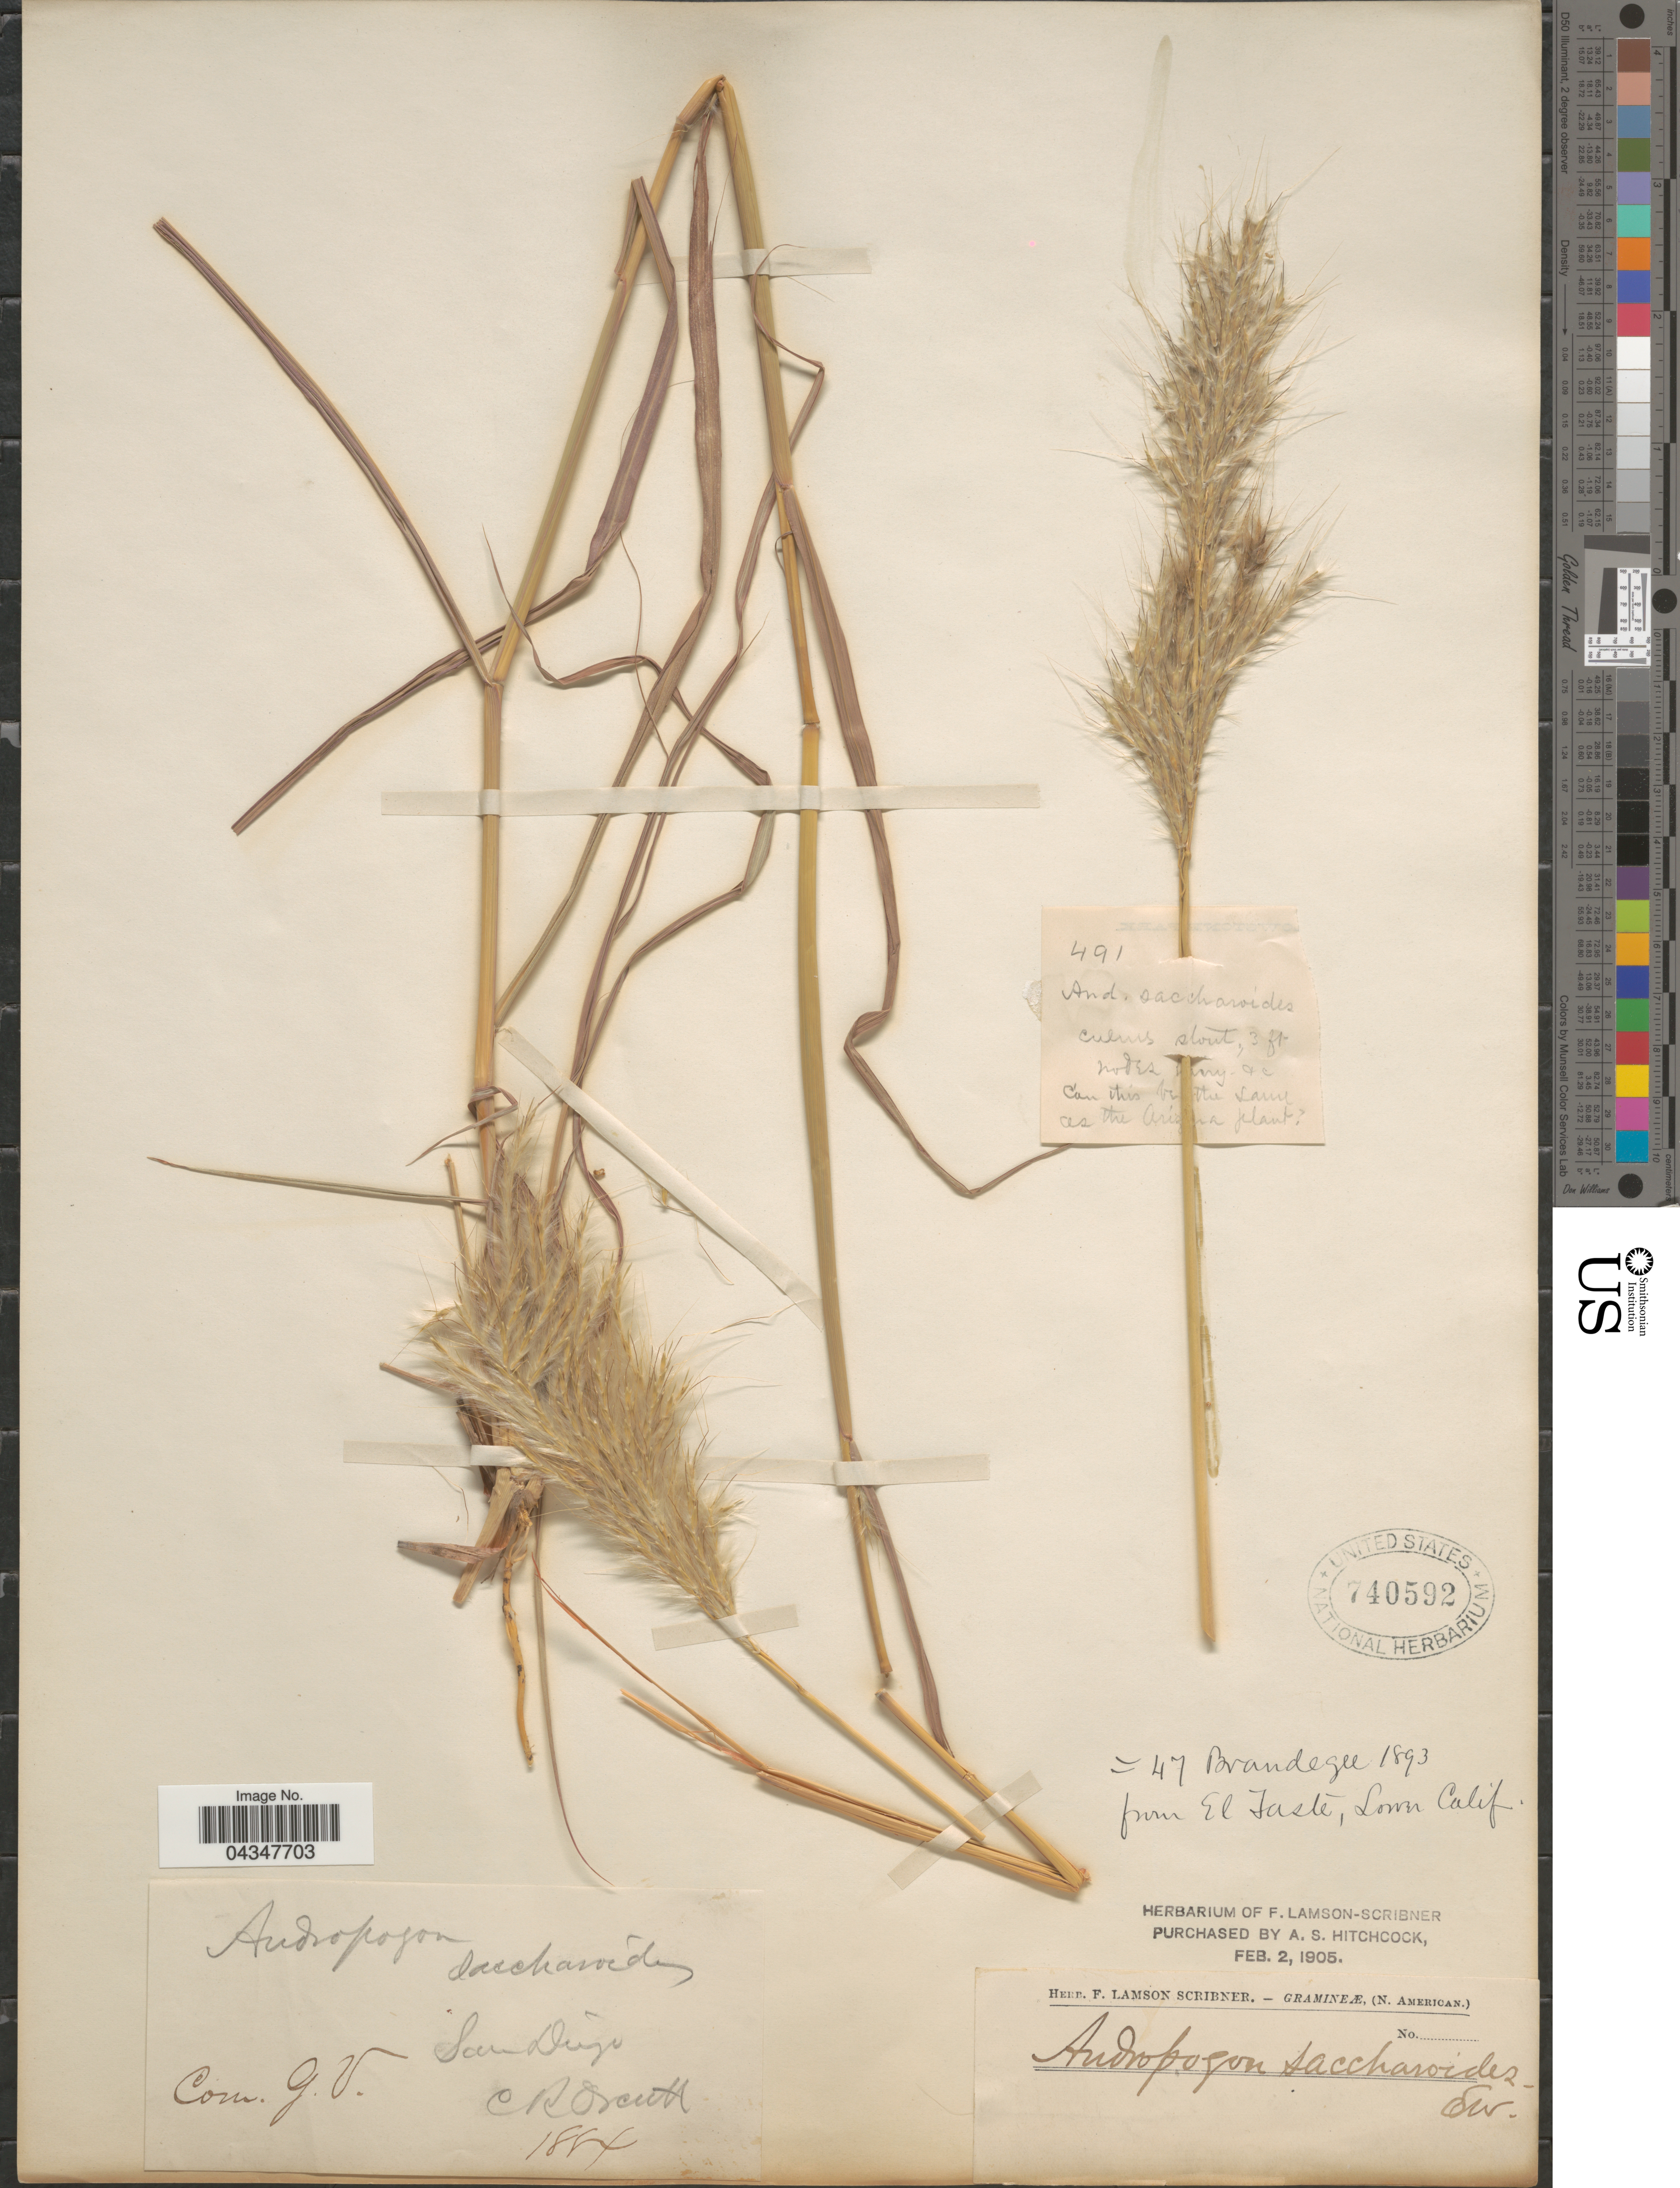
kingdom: Plantae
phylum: Tracheophyta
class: Liliopsida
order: Poales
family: Poaceae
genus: Bothriochloa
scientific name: Bothriochloa barbinodis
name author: (Lag.) Herter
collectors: C. R. Orcutt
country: United States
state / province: California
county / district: San Diego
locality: San Diego.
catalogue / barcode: US 740592